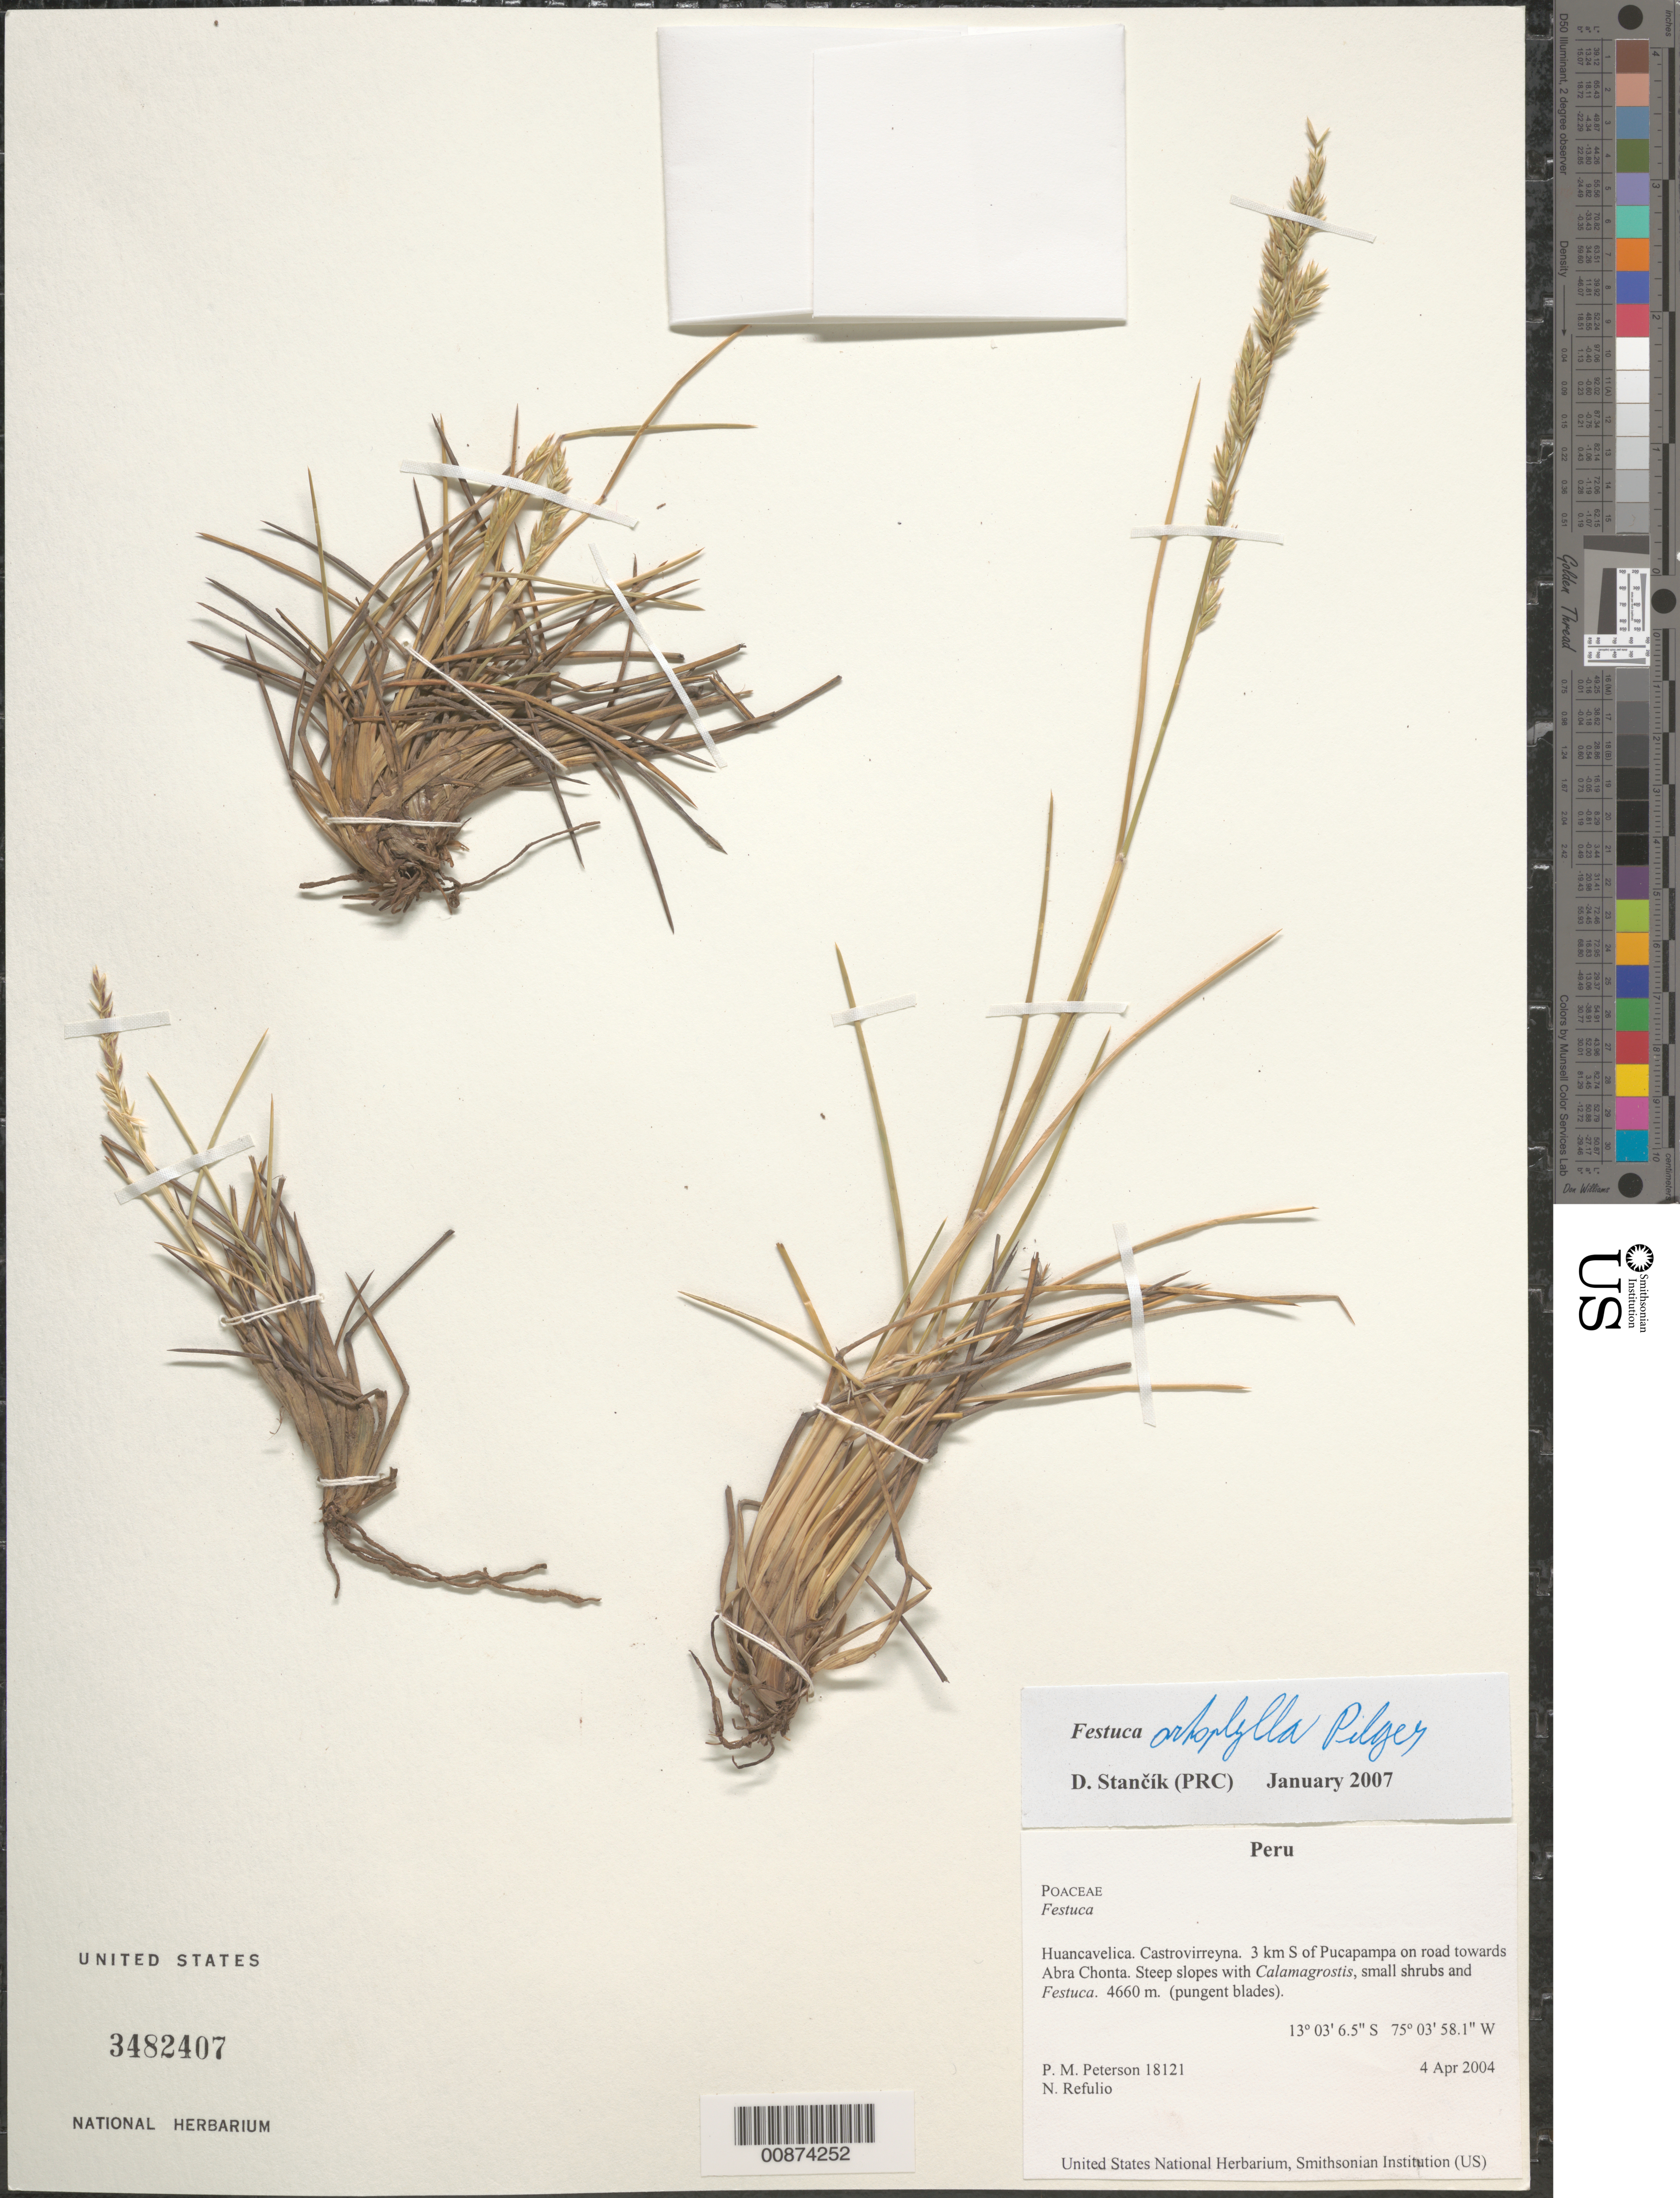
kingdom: Plantae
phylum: Tracheophyta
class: Liliopsida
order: Poales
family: Poaceae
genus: Festuca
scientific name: Festuca orthophylla var. boliviana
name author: Pilg.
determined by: Stancik, D.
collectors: P. M. Peterson & N. Refulio-Rodríguez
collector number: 18121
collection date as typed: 04 Apr 2004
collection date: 2004-04-04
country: Peru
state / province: Huancavelica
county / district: Castrovirreyna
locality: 3 km S of Pucapampa on road towards Abra Chonta. Steep slopes with Calamagrostis, small shrubs and Festuca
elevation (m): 4660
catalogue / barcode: US 3482407